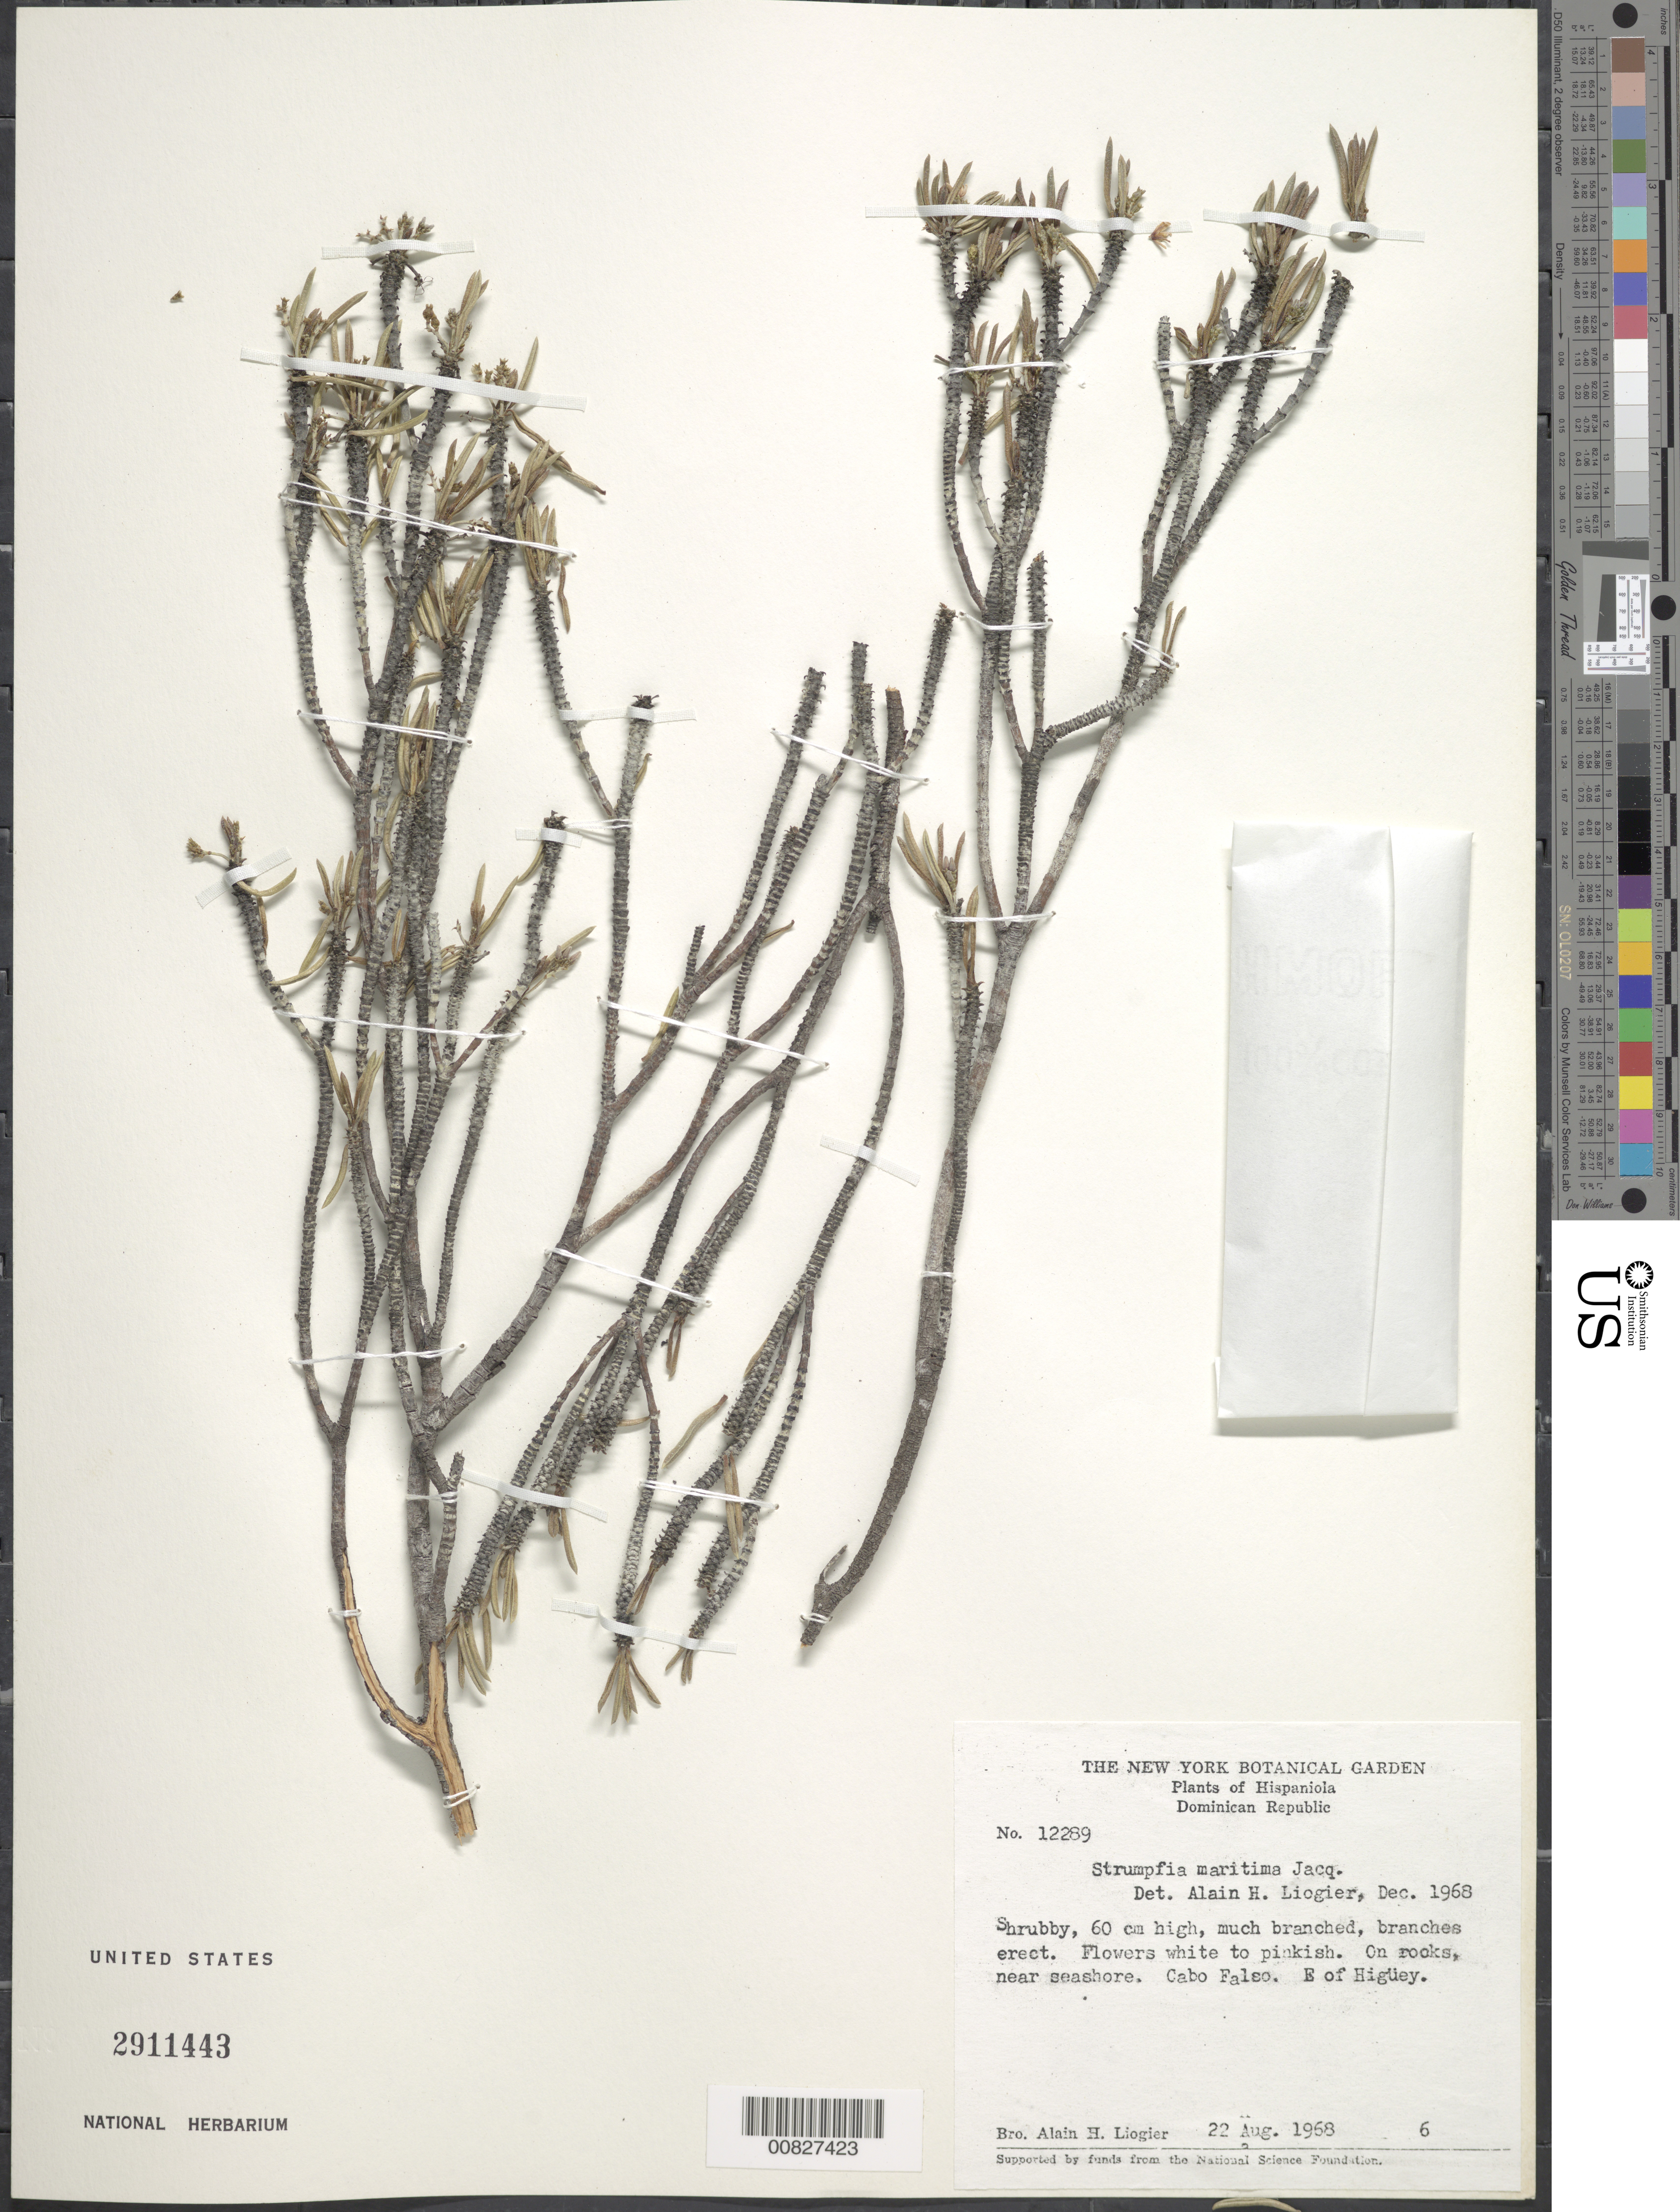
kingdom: Plantae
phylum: Tracheophyta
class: Magnoliopsida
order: Gentianales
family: Rubiaceae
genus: Strumpfia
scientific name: Strumpfia maritima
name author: Jacq.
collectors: A. H. Liogier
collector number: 12289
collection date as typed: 22 Aug 1968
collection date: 1968-08-22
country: Dominican Republic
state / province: El Seibo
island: Hispaniola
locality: Cabo Falso, E of Higüey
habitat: On rocks near seashore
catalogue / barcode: US 2911443